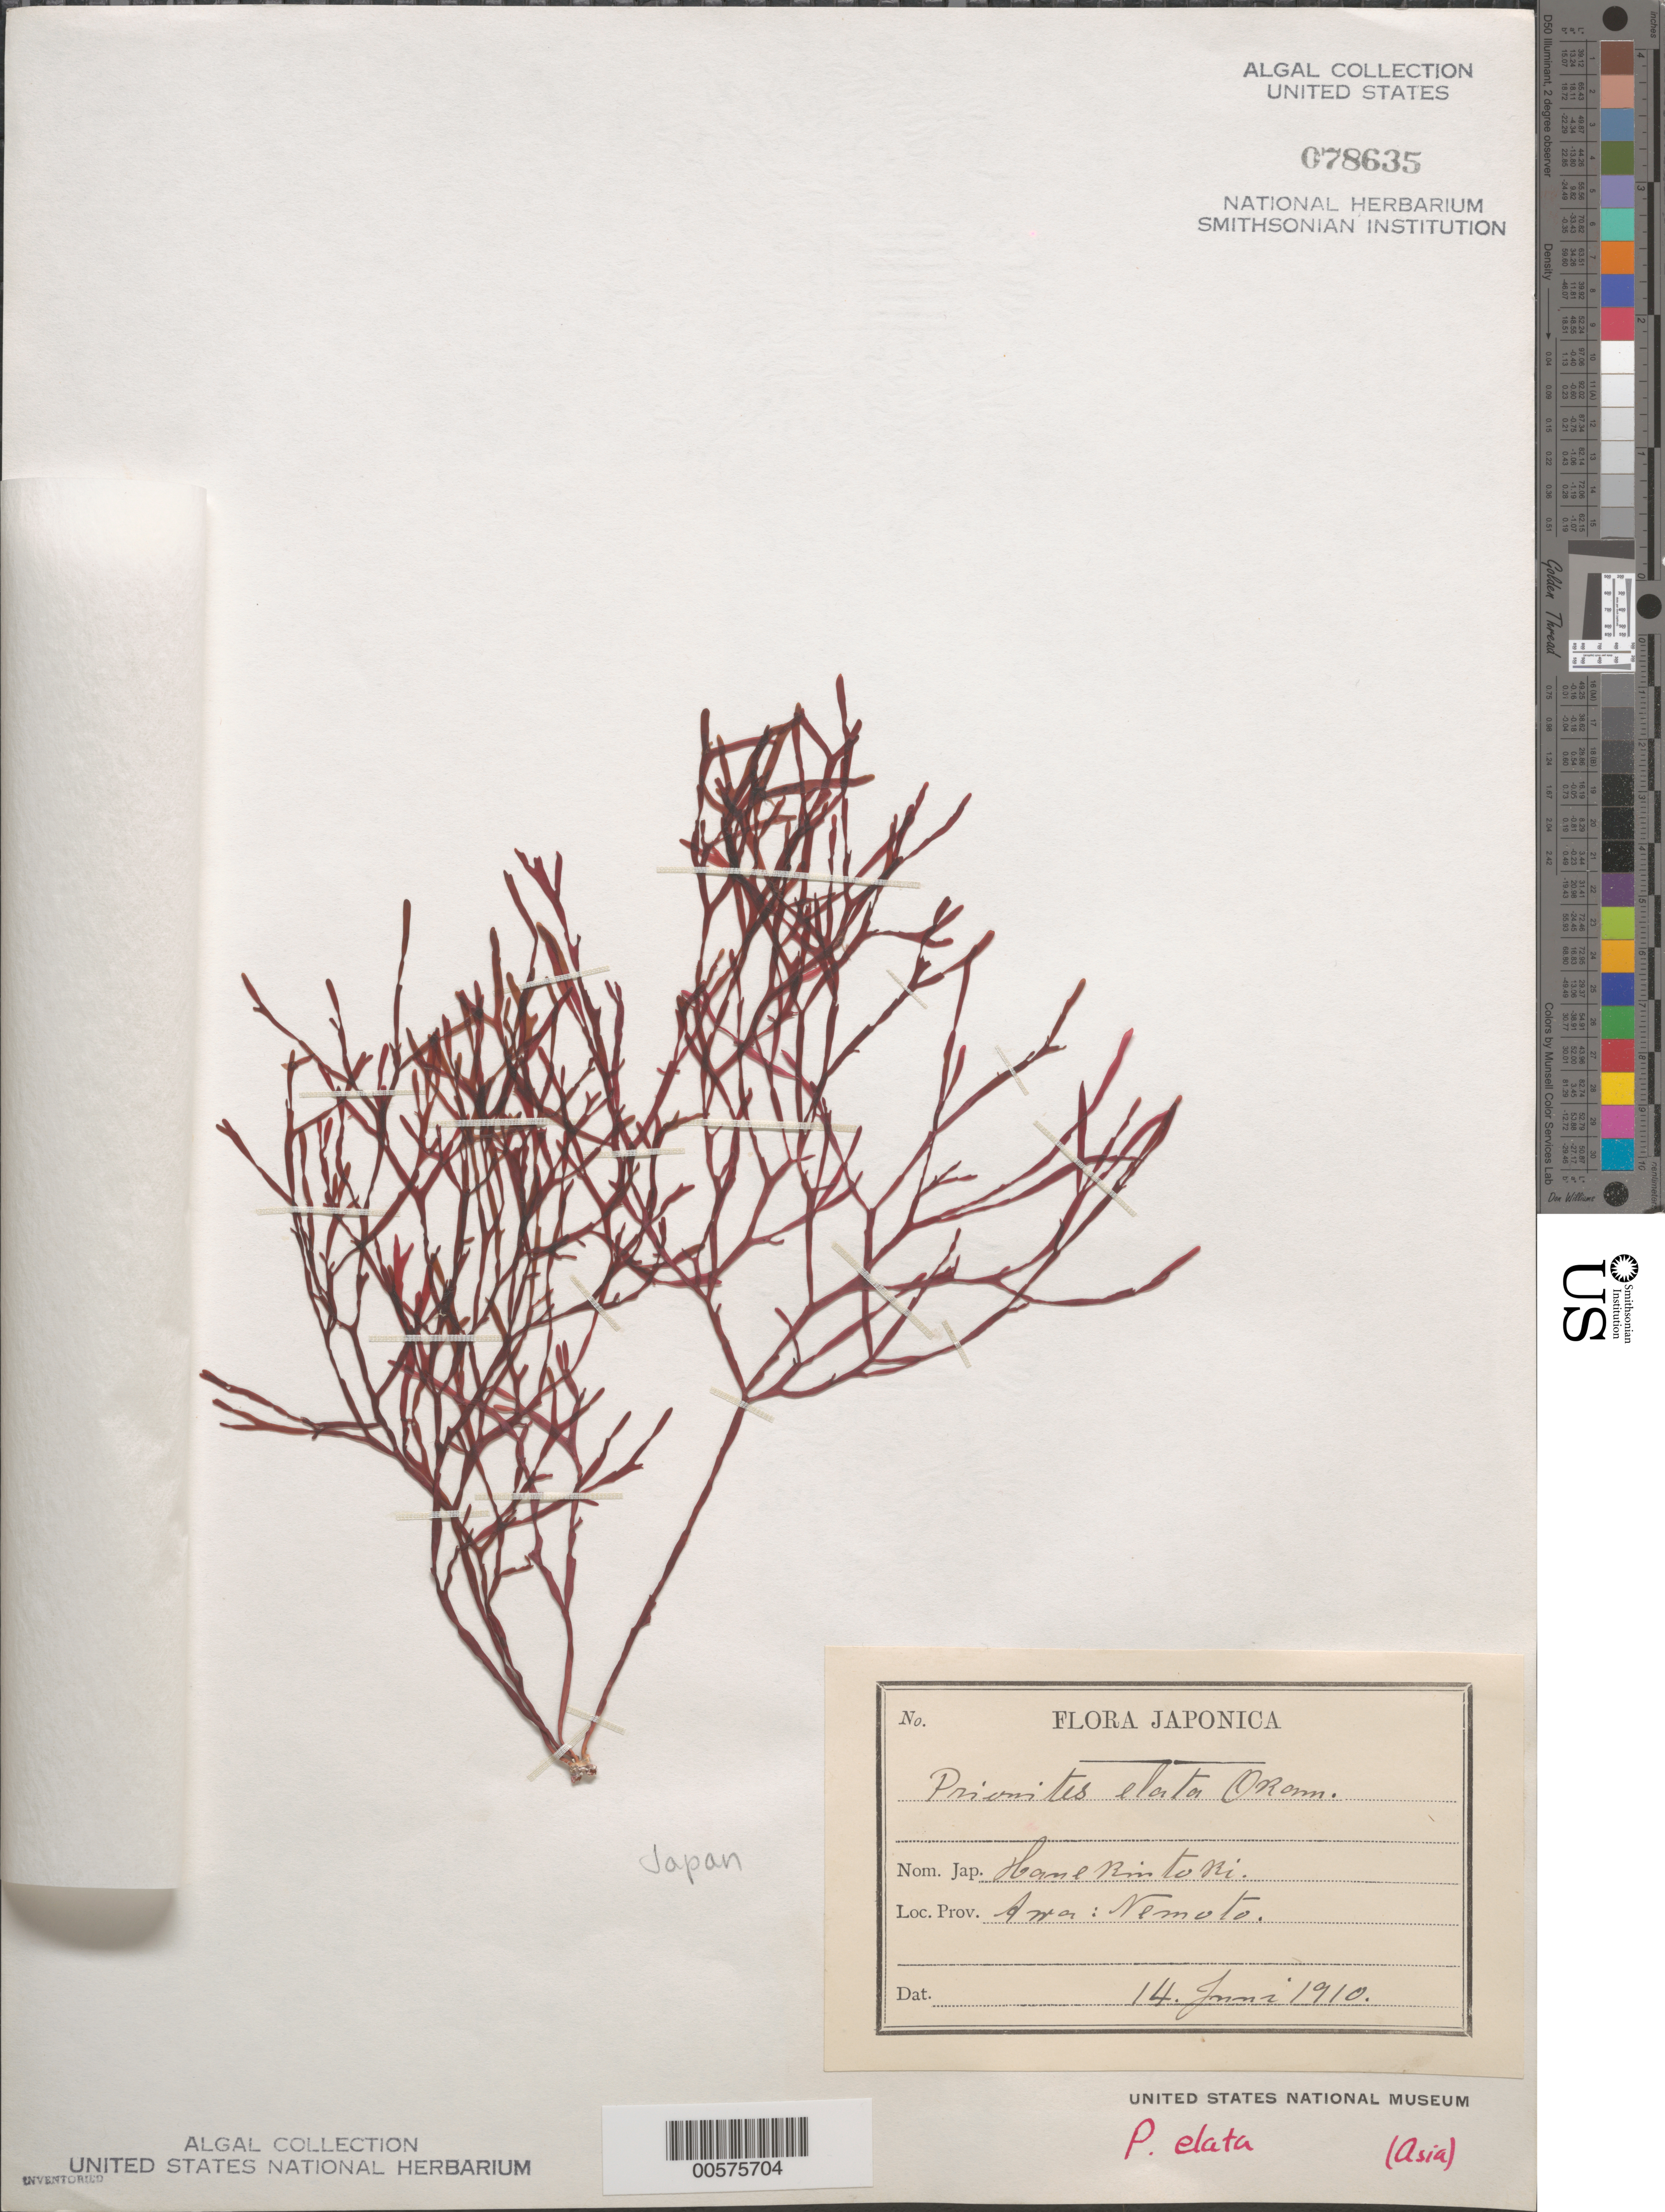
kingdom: Plantae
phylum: Rhodophyta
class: Florideophyceae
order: Halymeniales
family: Halymeniaceae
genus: Grateloupia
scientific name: Grateloupia elata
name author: (Okamura) S. Kawaguchi & H.W. Wang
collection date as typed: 14 Jun 1910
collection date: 1910-06-14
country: Japan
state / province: Tiba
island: Honshu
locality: Nemoto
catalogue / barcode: US 78635